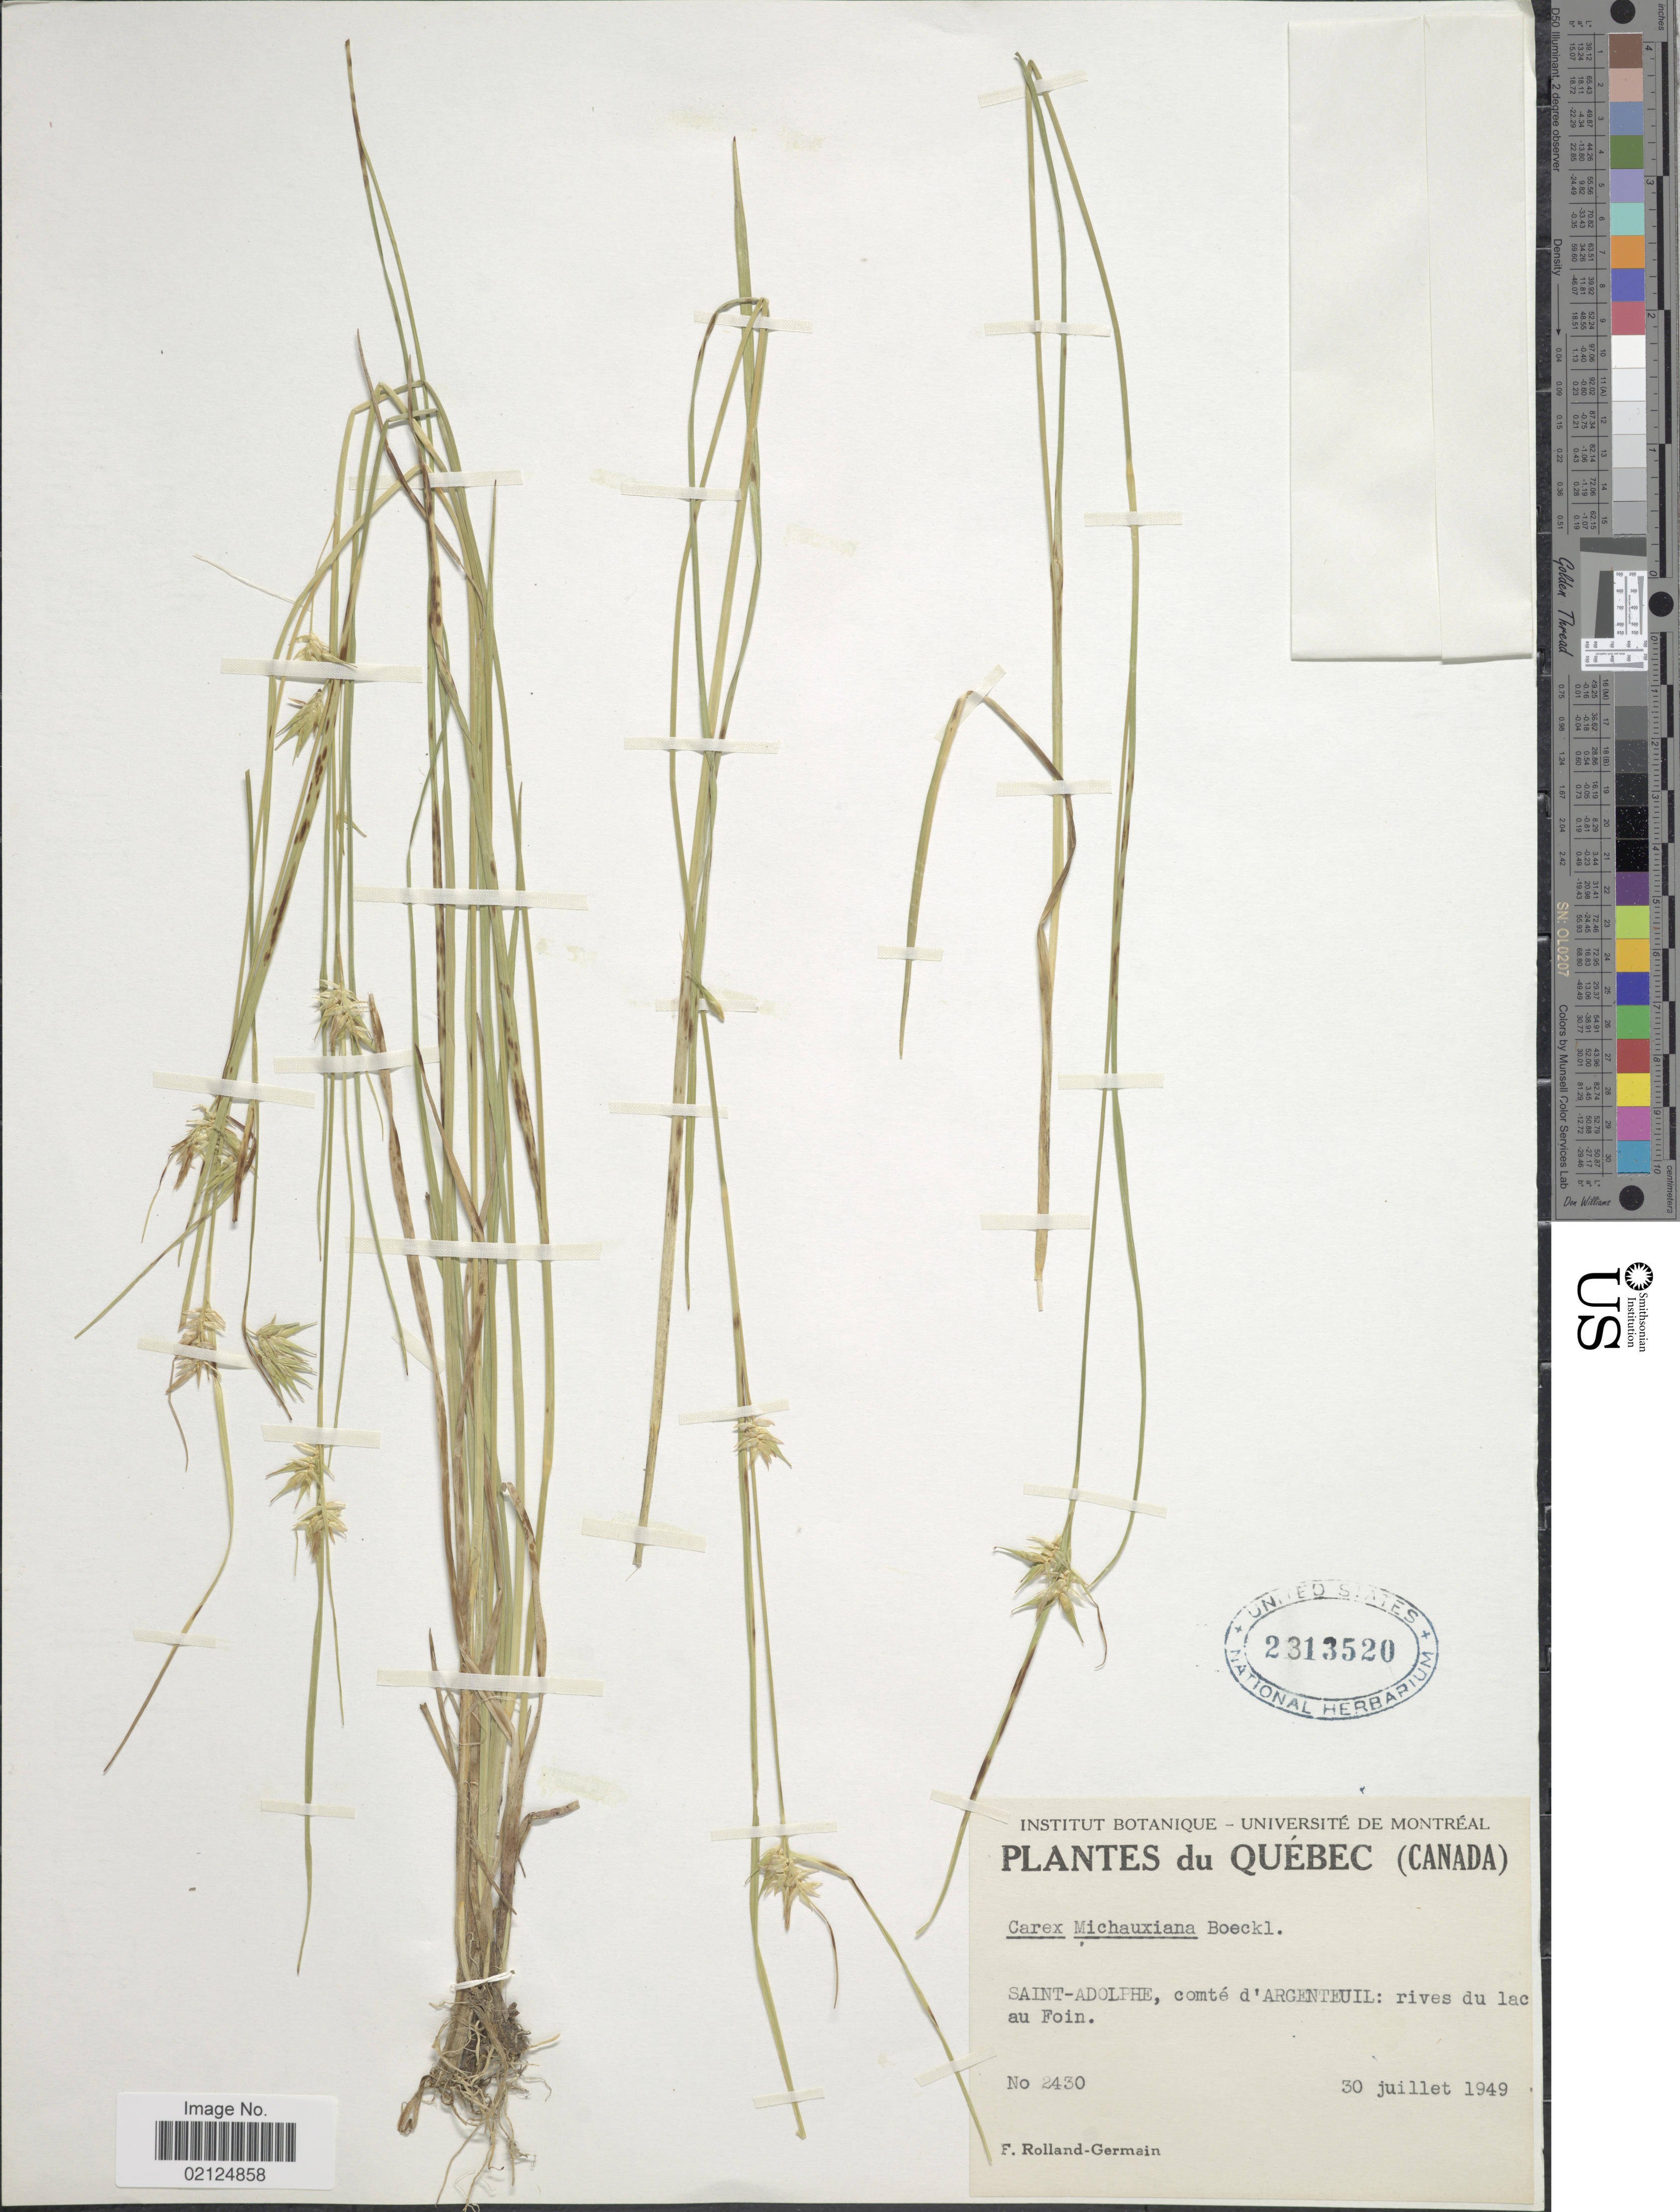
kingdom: Plantae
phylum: Tracheophyta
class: Liliopsida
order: Poales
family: Cyperaceae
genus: Carex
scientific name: Carex michauxiana subsp. michauxiana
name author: Boeckeler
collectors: Rolland-Germain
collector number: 2430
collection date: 1949-07-30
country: Canada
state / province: Quebec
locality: Saint-Adolphe, conte d'Argenteuil: rives du lac au Foin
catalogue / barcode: US 2313520